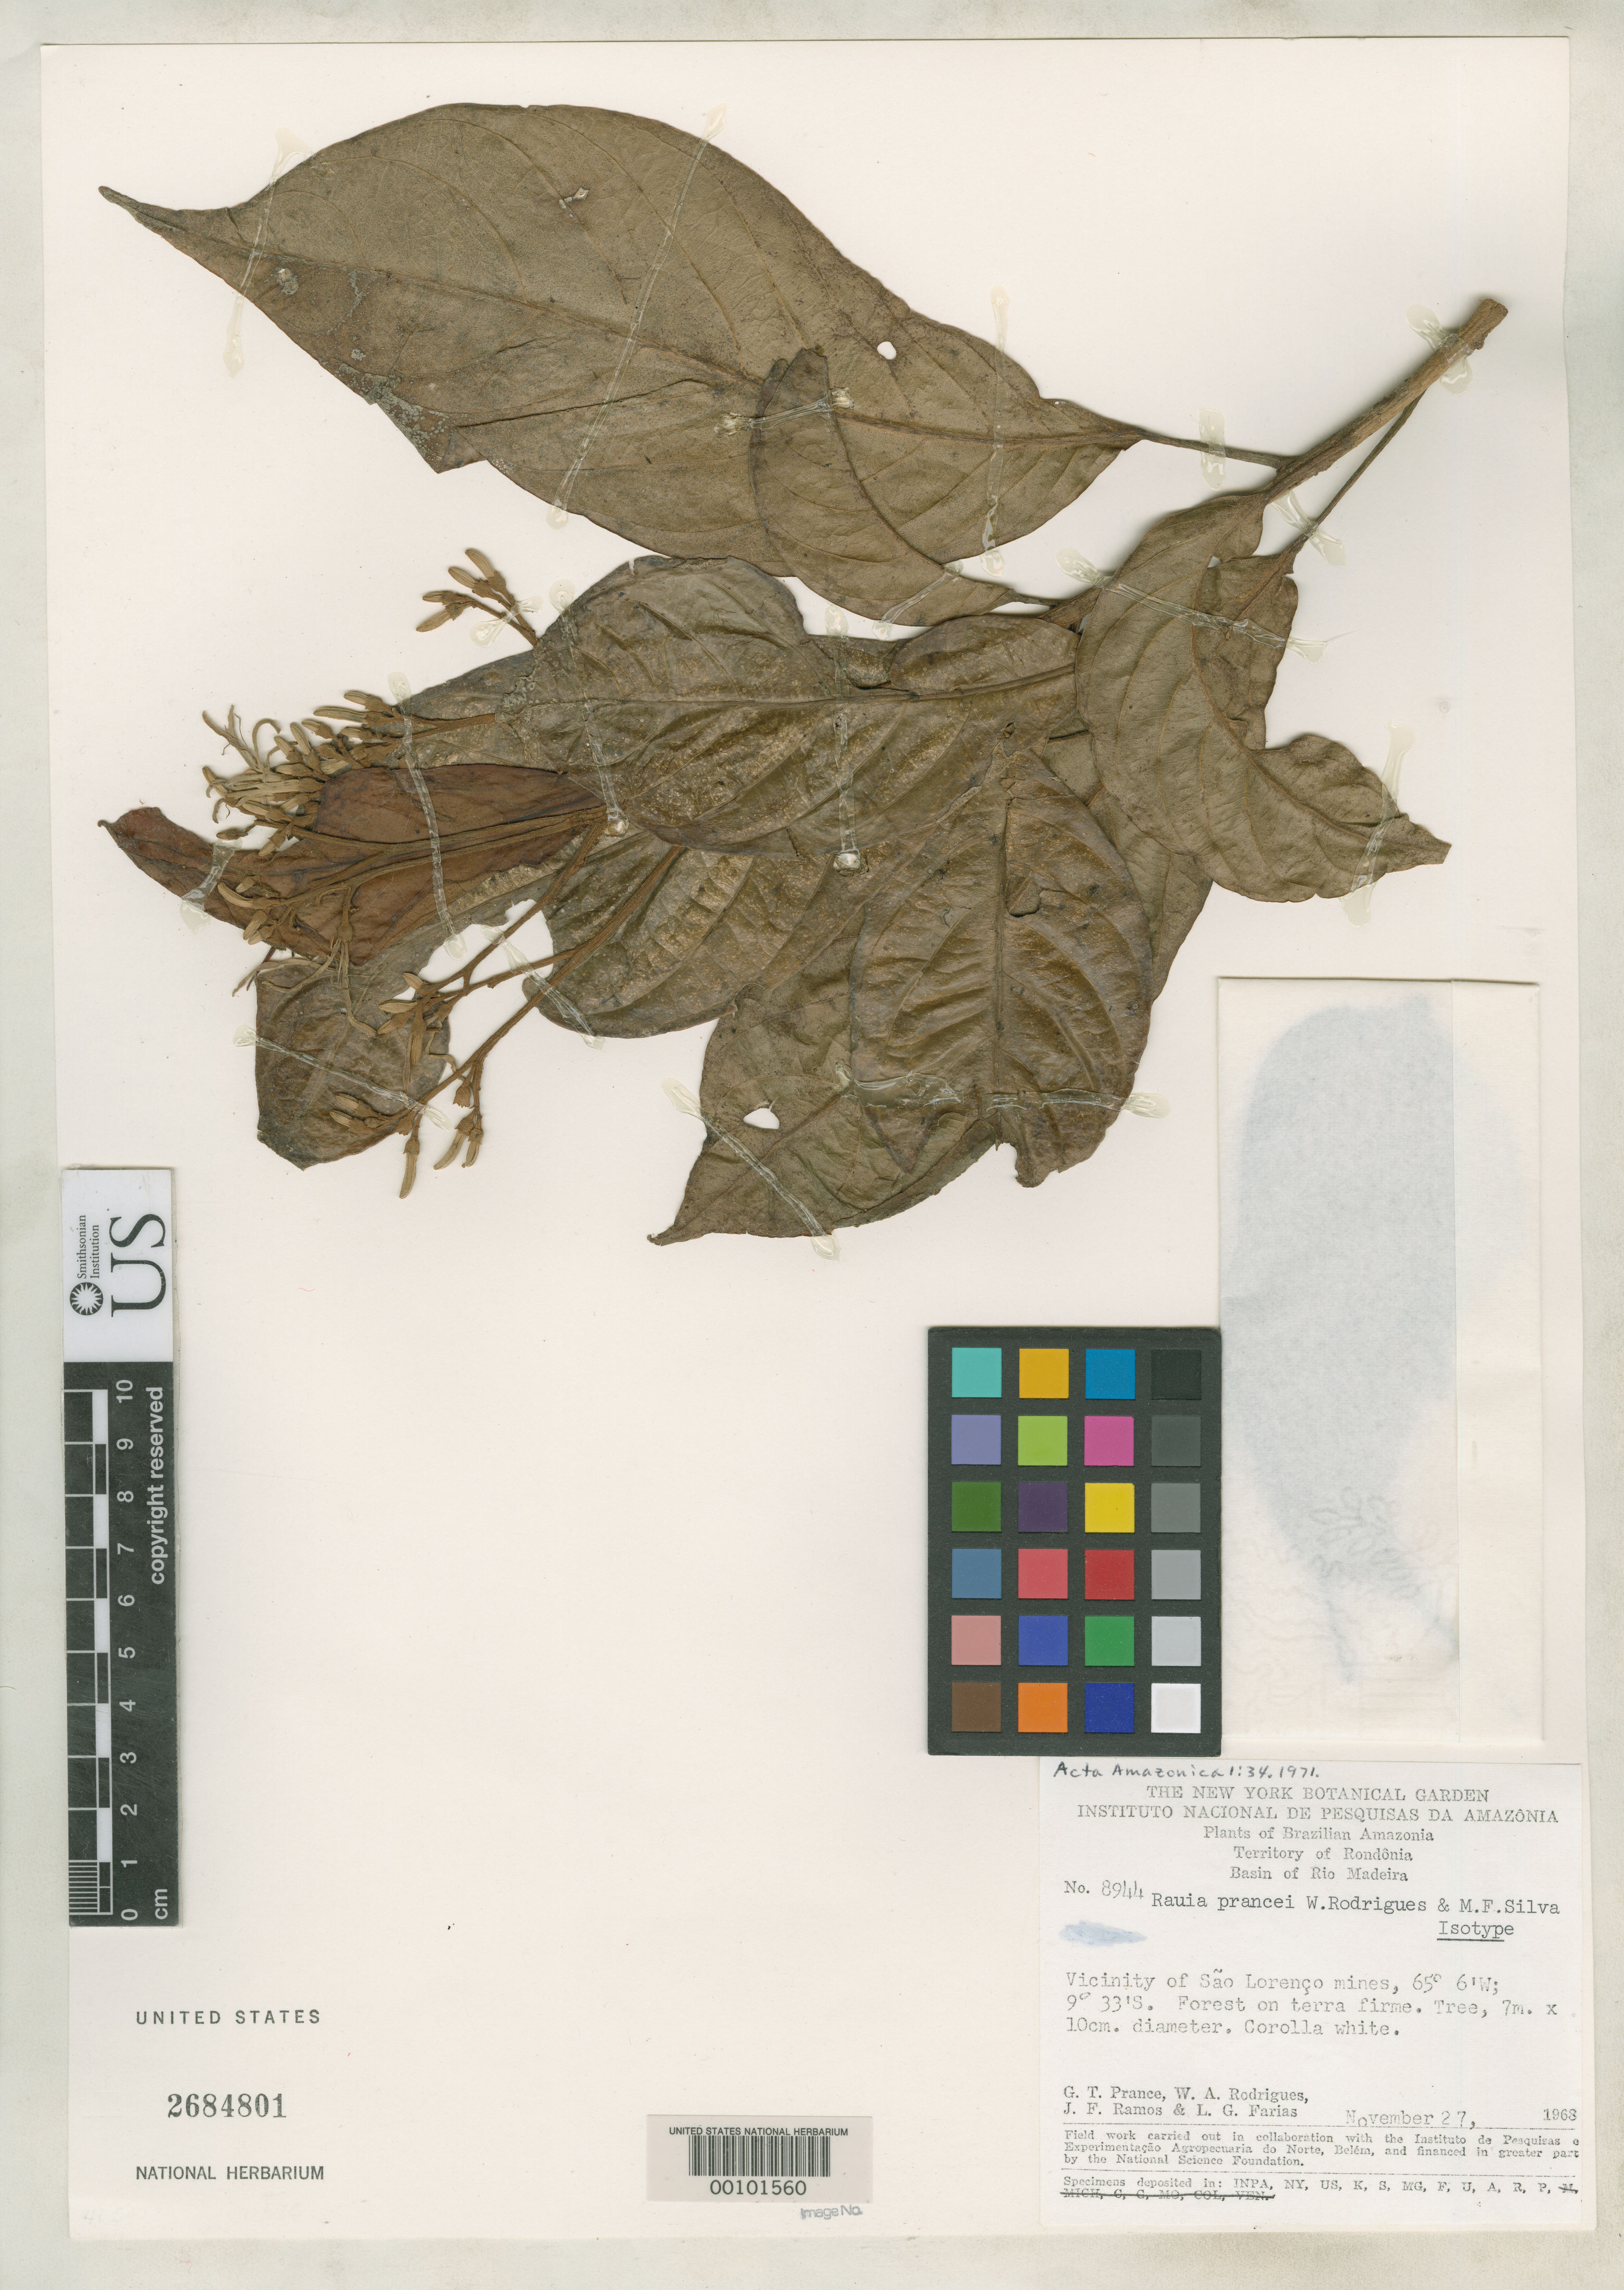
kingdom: Plantae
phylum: Tracheophyta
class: Magnoliopsida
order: Sapindales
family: Rutaceae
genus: Rauia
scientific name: Rauia prancei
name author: W.A. Rodrigues & M.F. Silva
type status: Isotype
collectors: G. T. Prance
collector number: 8944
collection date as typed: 27 Nov 1968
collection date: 1968-11-27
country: Brazil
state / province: Rondônia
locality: Basin of Rio Madeira, vicinity of Saolorenco mines.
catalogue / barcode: US 2684801